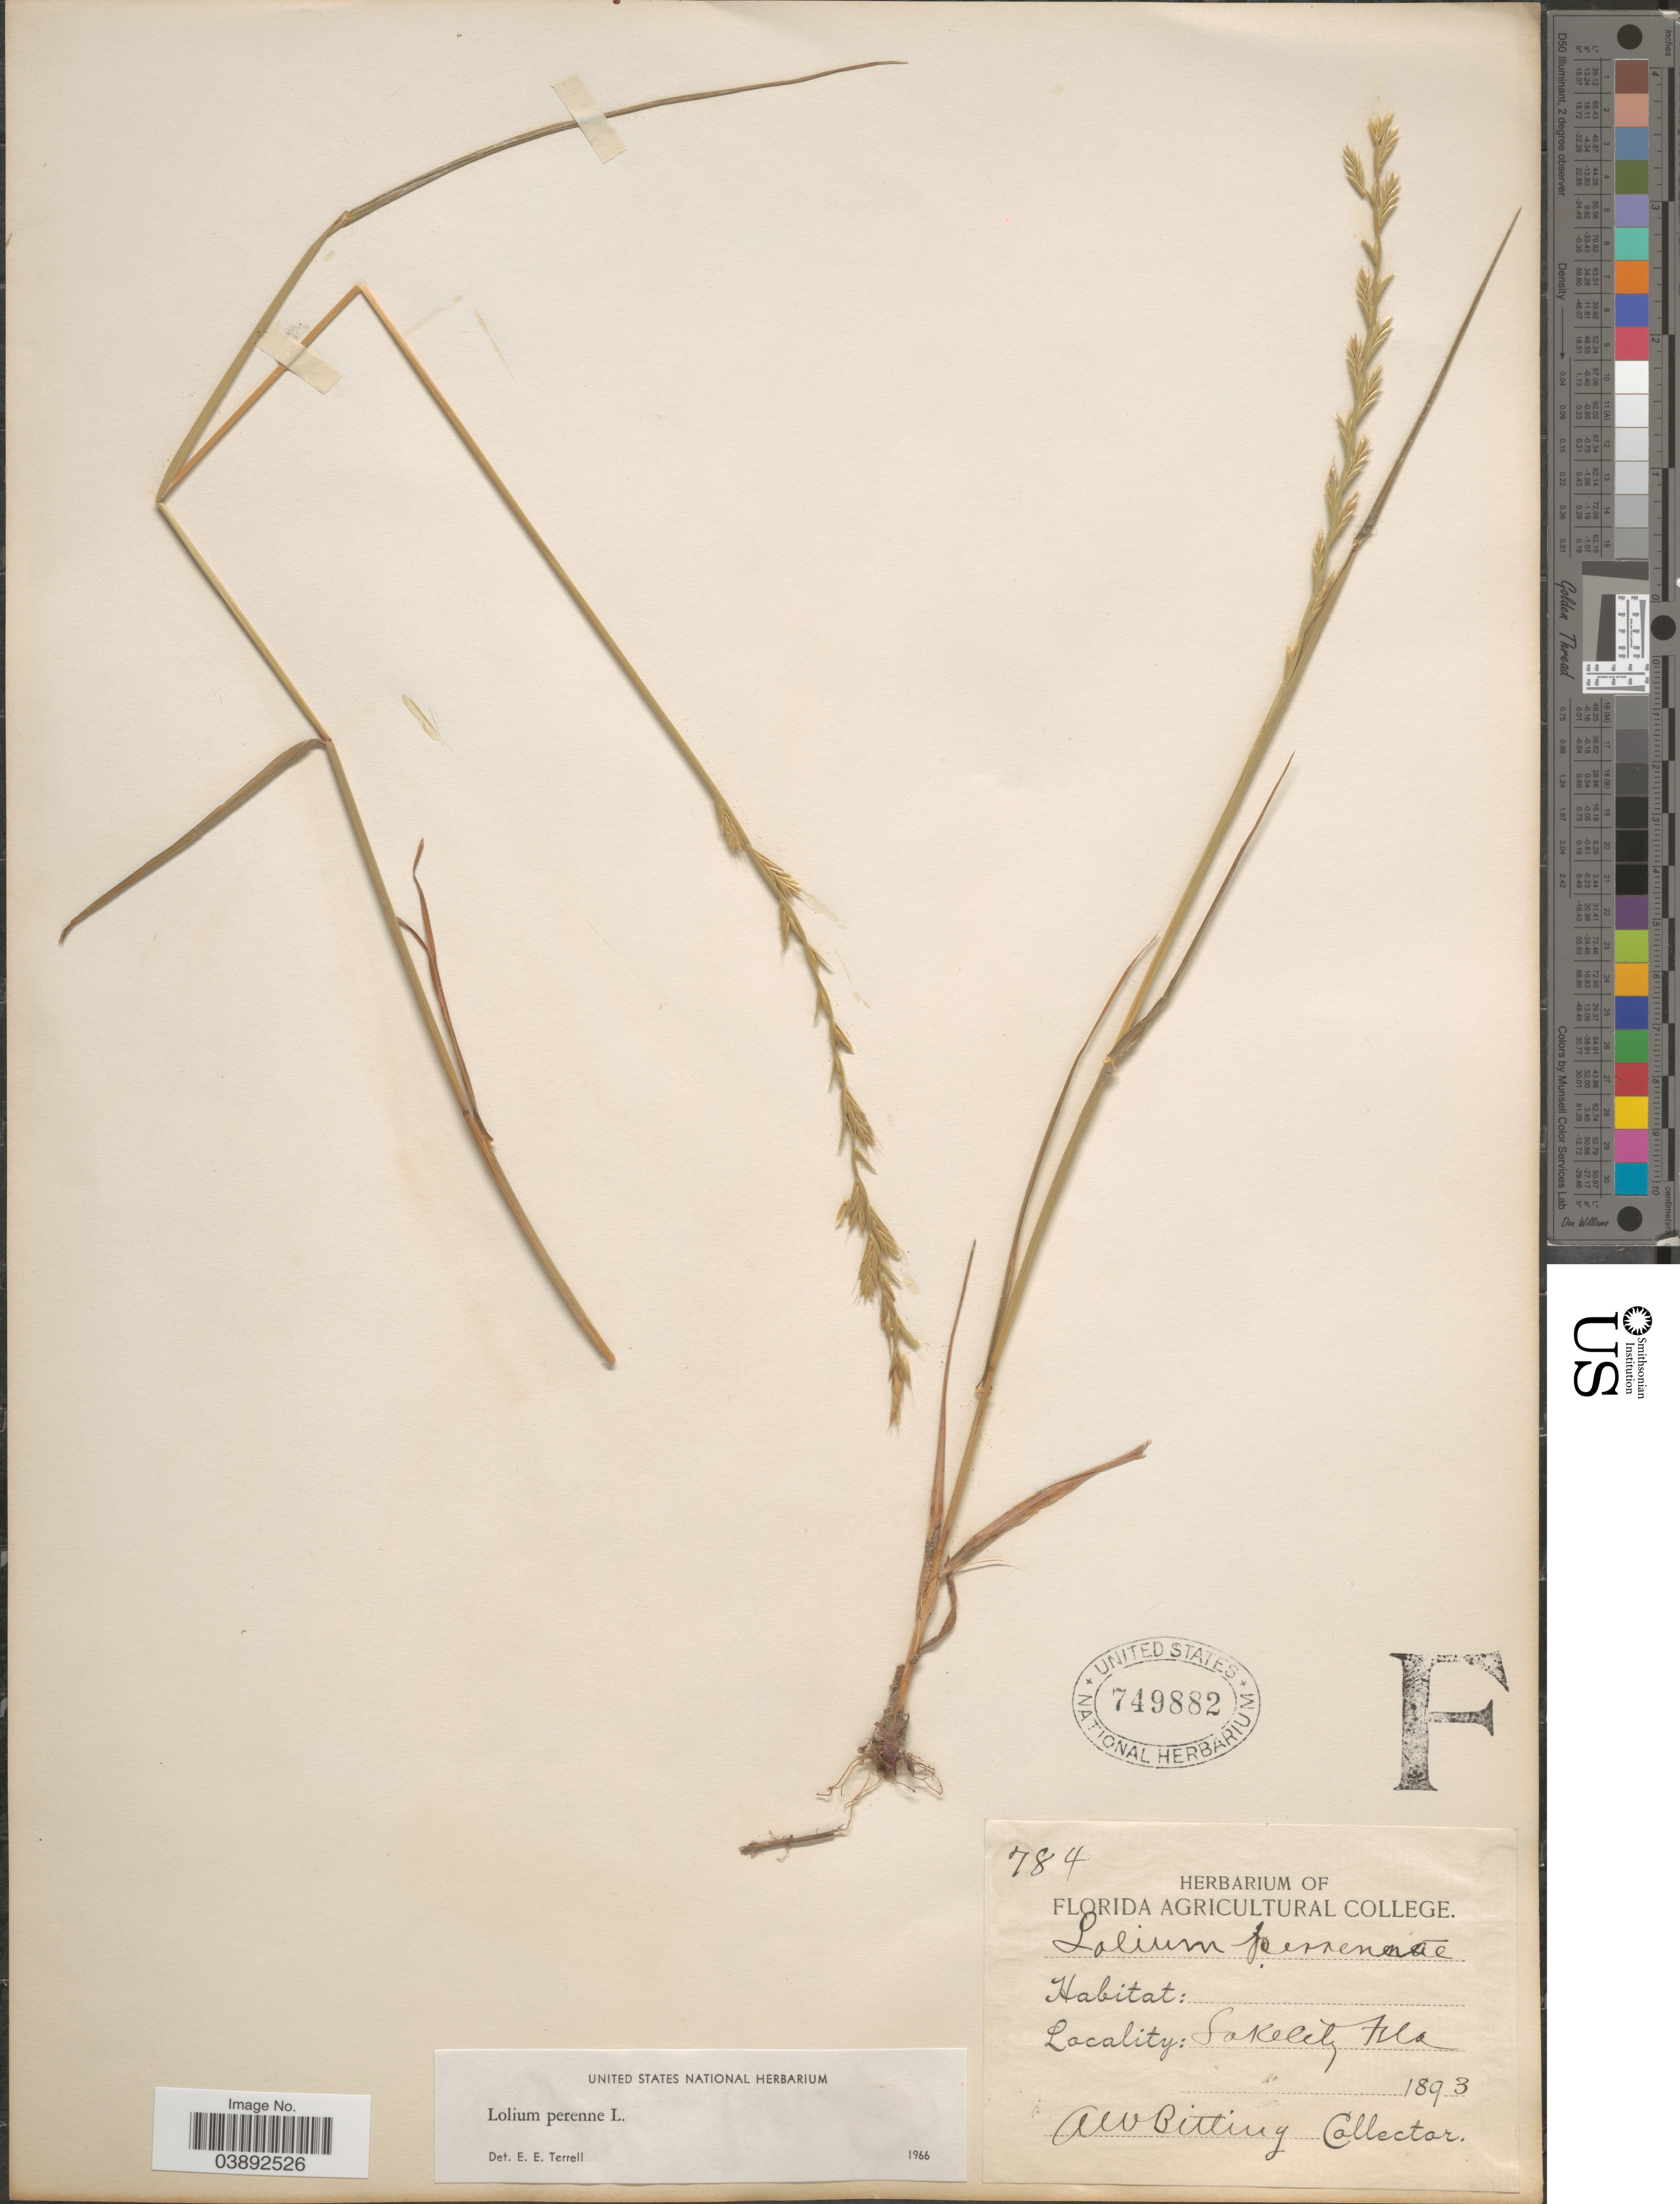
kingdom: Plantae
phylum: Tracheophyta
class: Liliopsida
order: Poales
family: Poaceae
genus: Lolium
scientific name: Lolium perenne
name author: L.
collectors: A. Bitting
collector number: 784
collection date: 1893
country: United States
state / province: Florida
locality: Lake City.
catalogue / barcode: US 749882